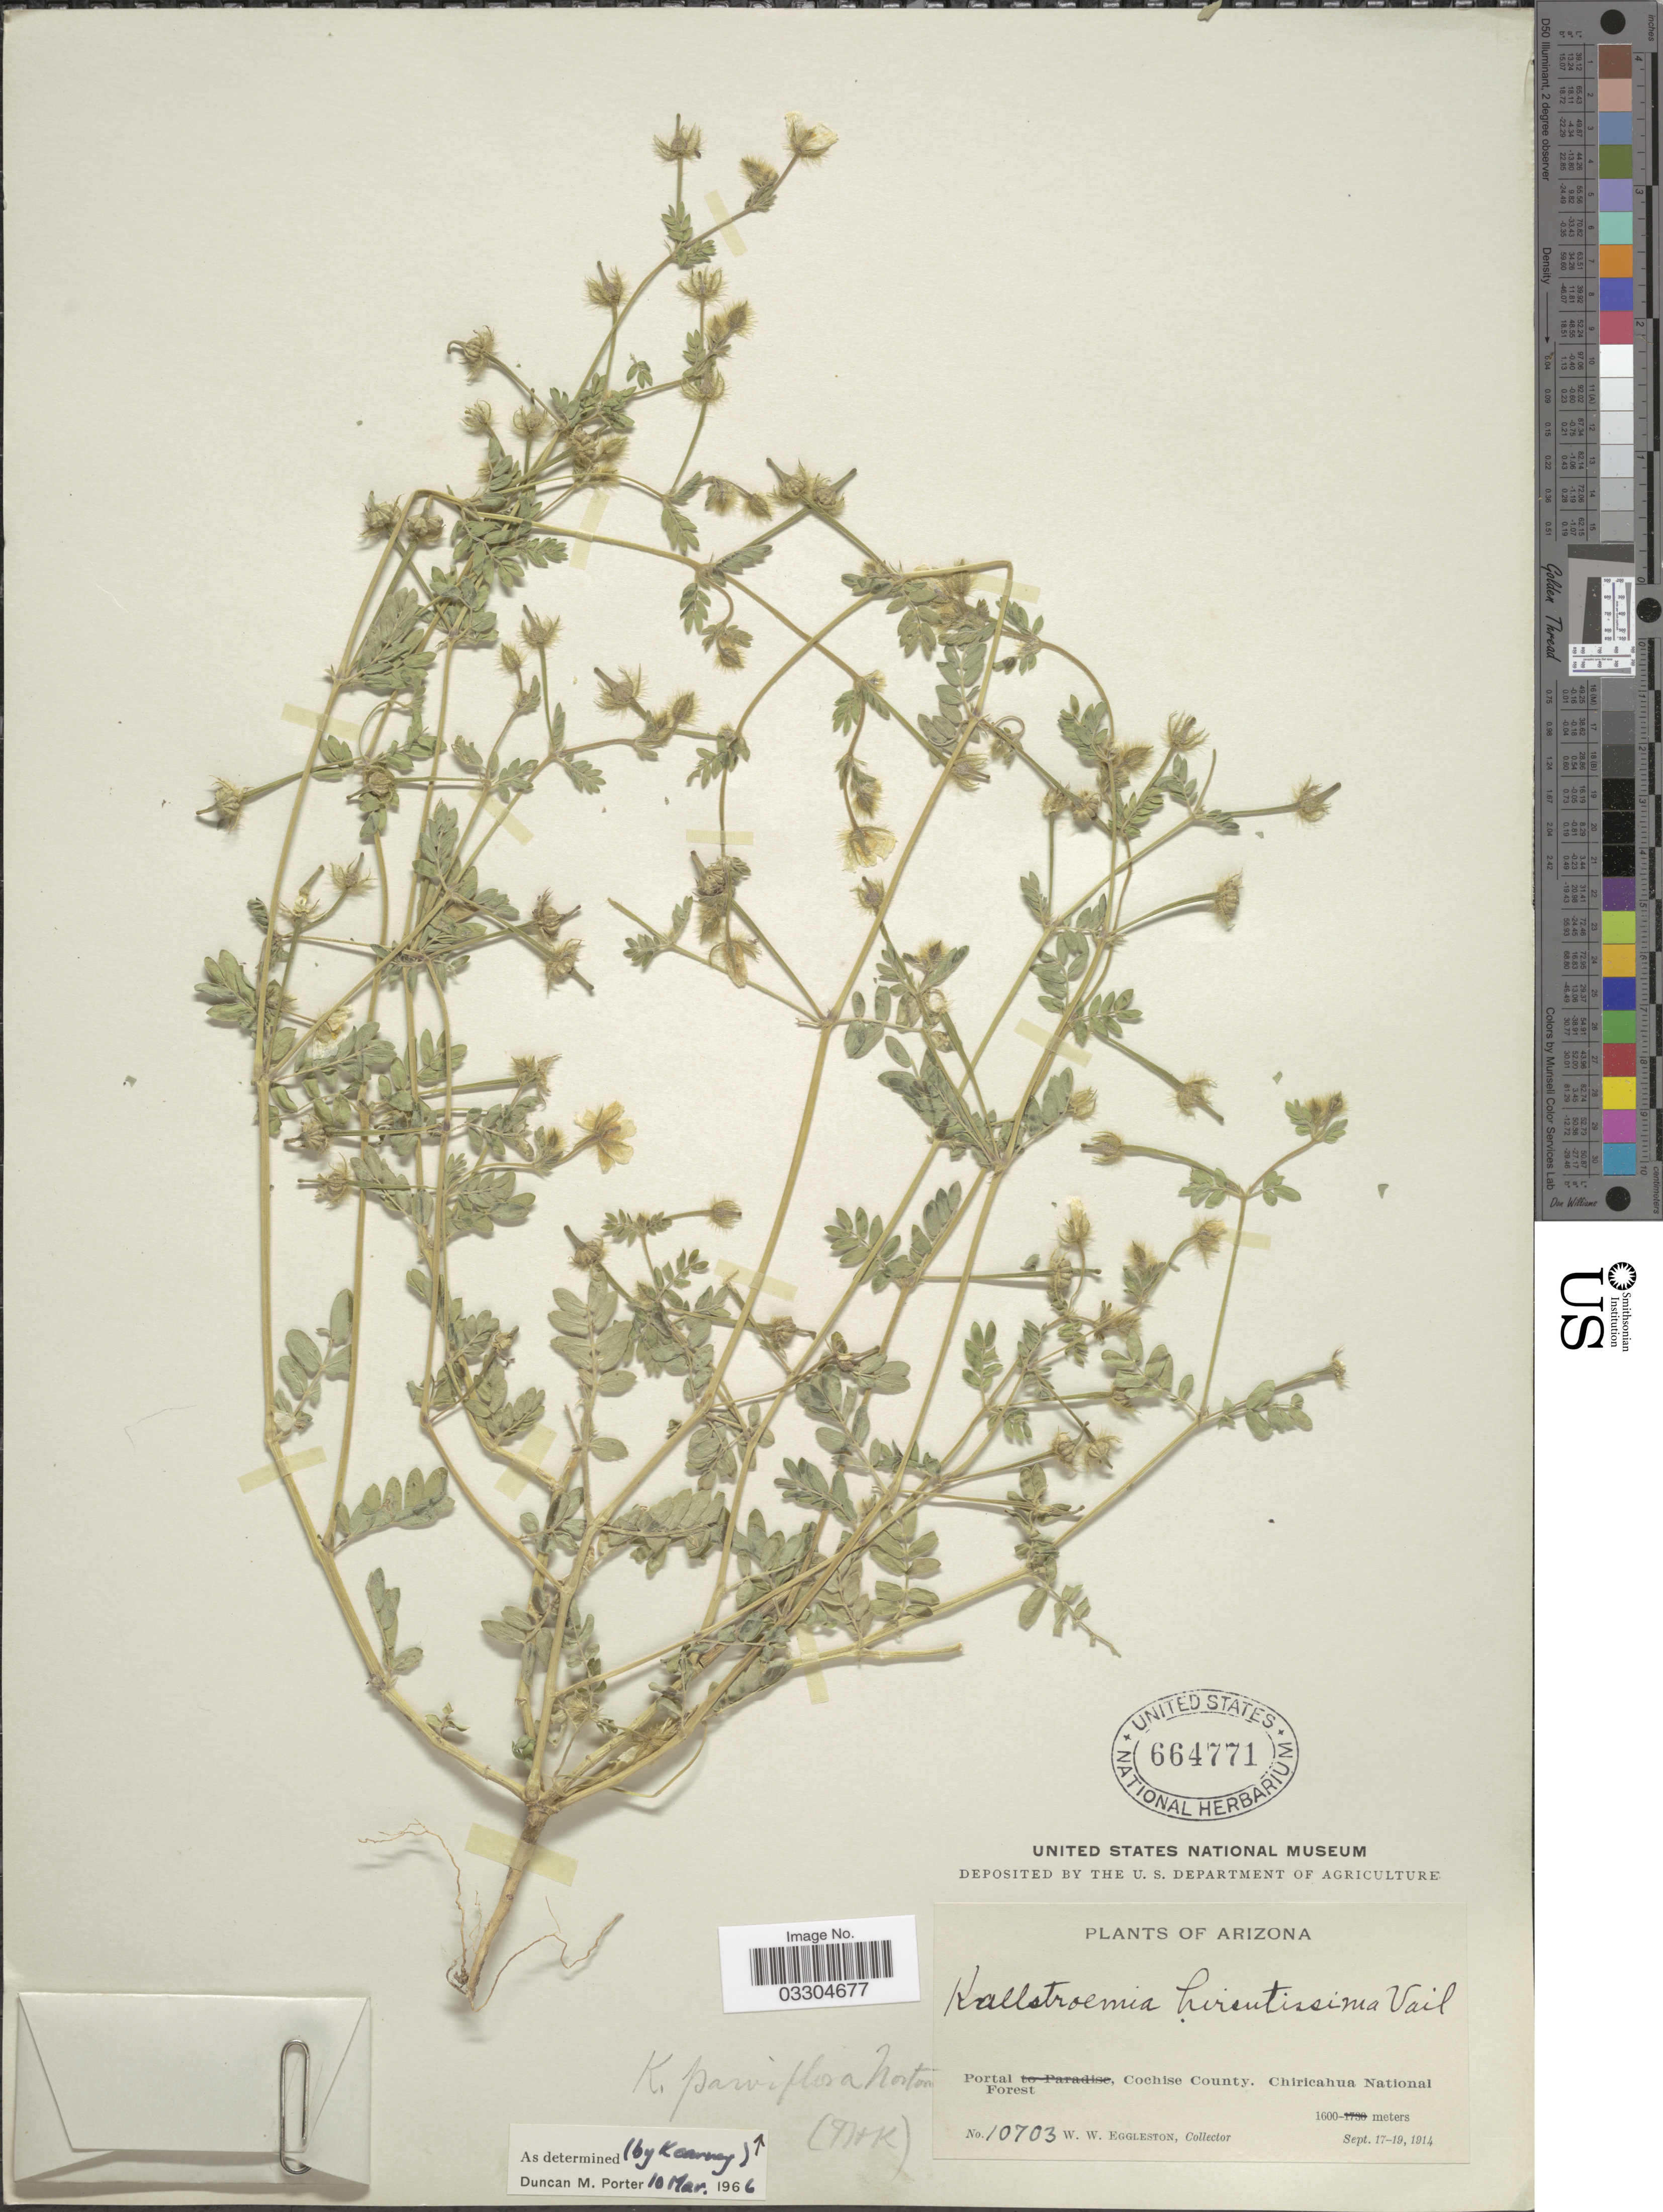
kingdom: Plantae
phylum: Tracheophyta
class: Magnoliopsida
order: Zygophyllales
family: Zygophyllaceae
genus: Kallstroemia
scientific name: Kallstroemia parviflora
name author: Norton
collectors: W. W. Eggleston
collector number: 10703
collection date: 1914-09-17/1914-09-19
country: United States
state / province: Arizona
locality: Portal, Cochise County. Chiricahua National Forest.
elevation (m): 1600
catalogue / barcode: US 664771